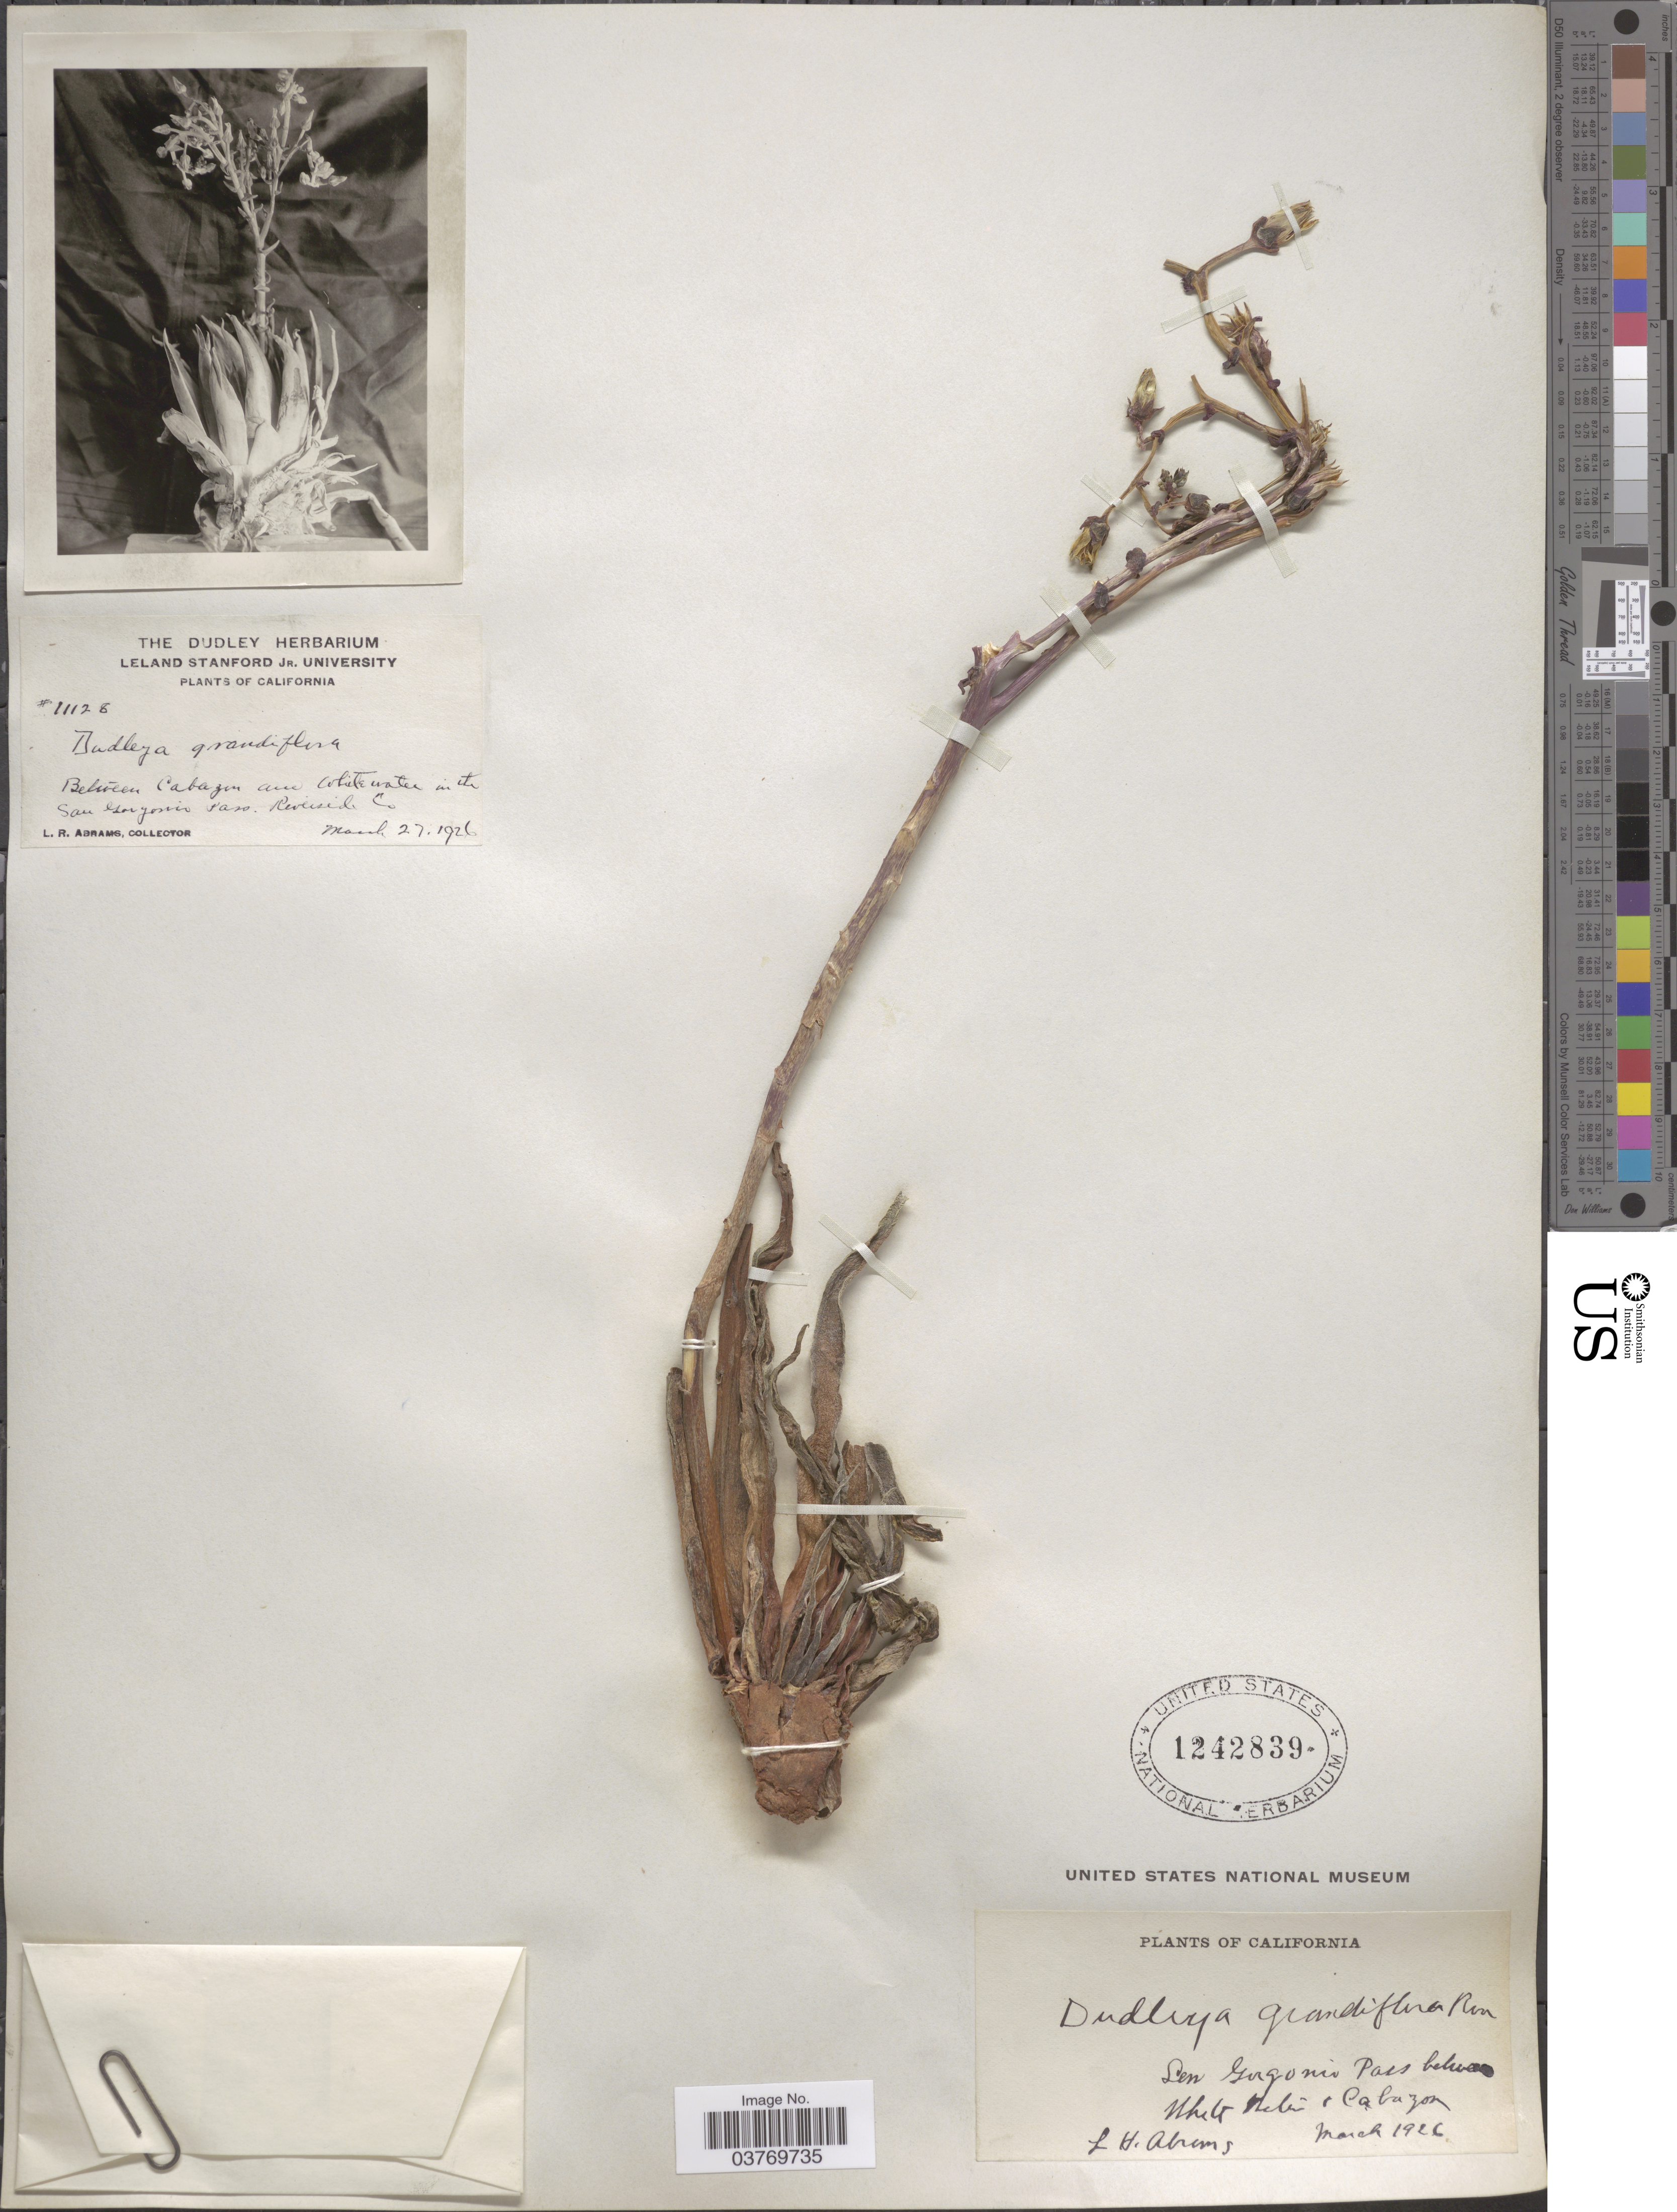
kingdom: Plantae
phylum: Tracheophyta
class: Magnoliopsida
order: Saxifragales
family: Crassulaceae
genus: Dudleya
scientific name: Dudleya grandiflora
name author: Rose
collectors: L. Abrams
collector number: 11128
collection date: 1926-03-27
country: United States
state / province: California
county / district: Riverside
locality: Between Cabazen and White water in the San Gorgonio Pass. Riverside Co.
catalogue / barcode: US 1242839